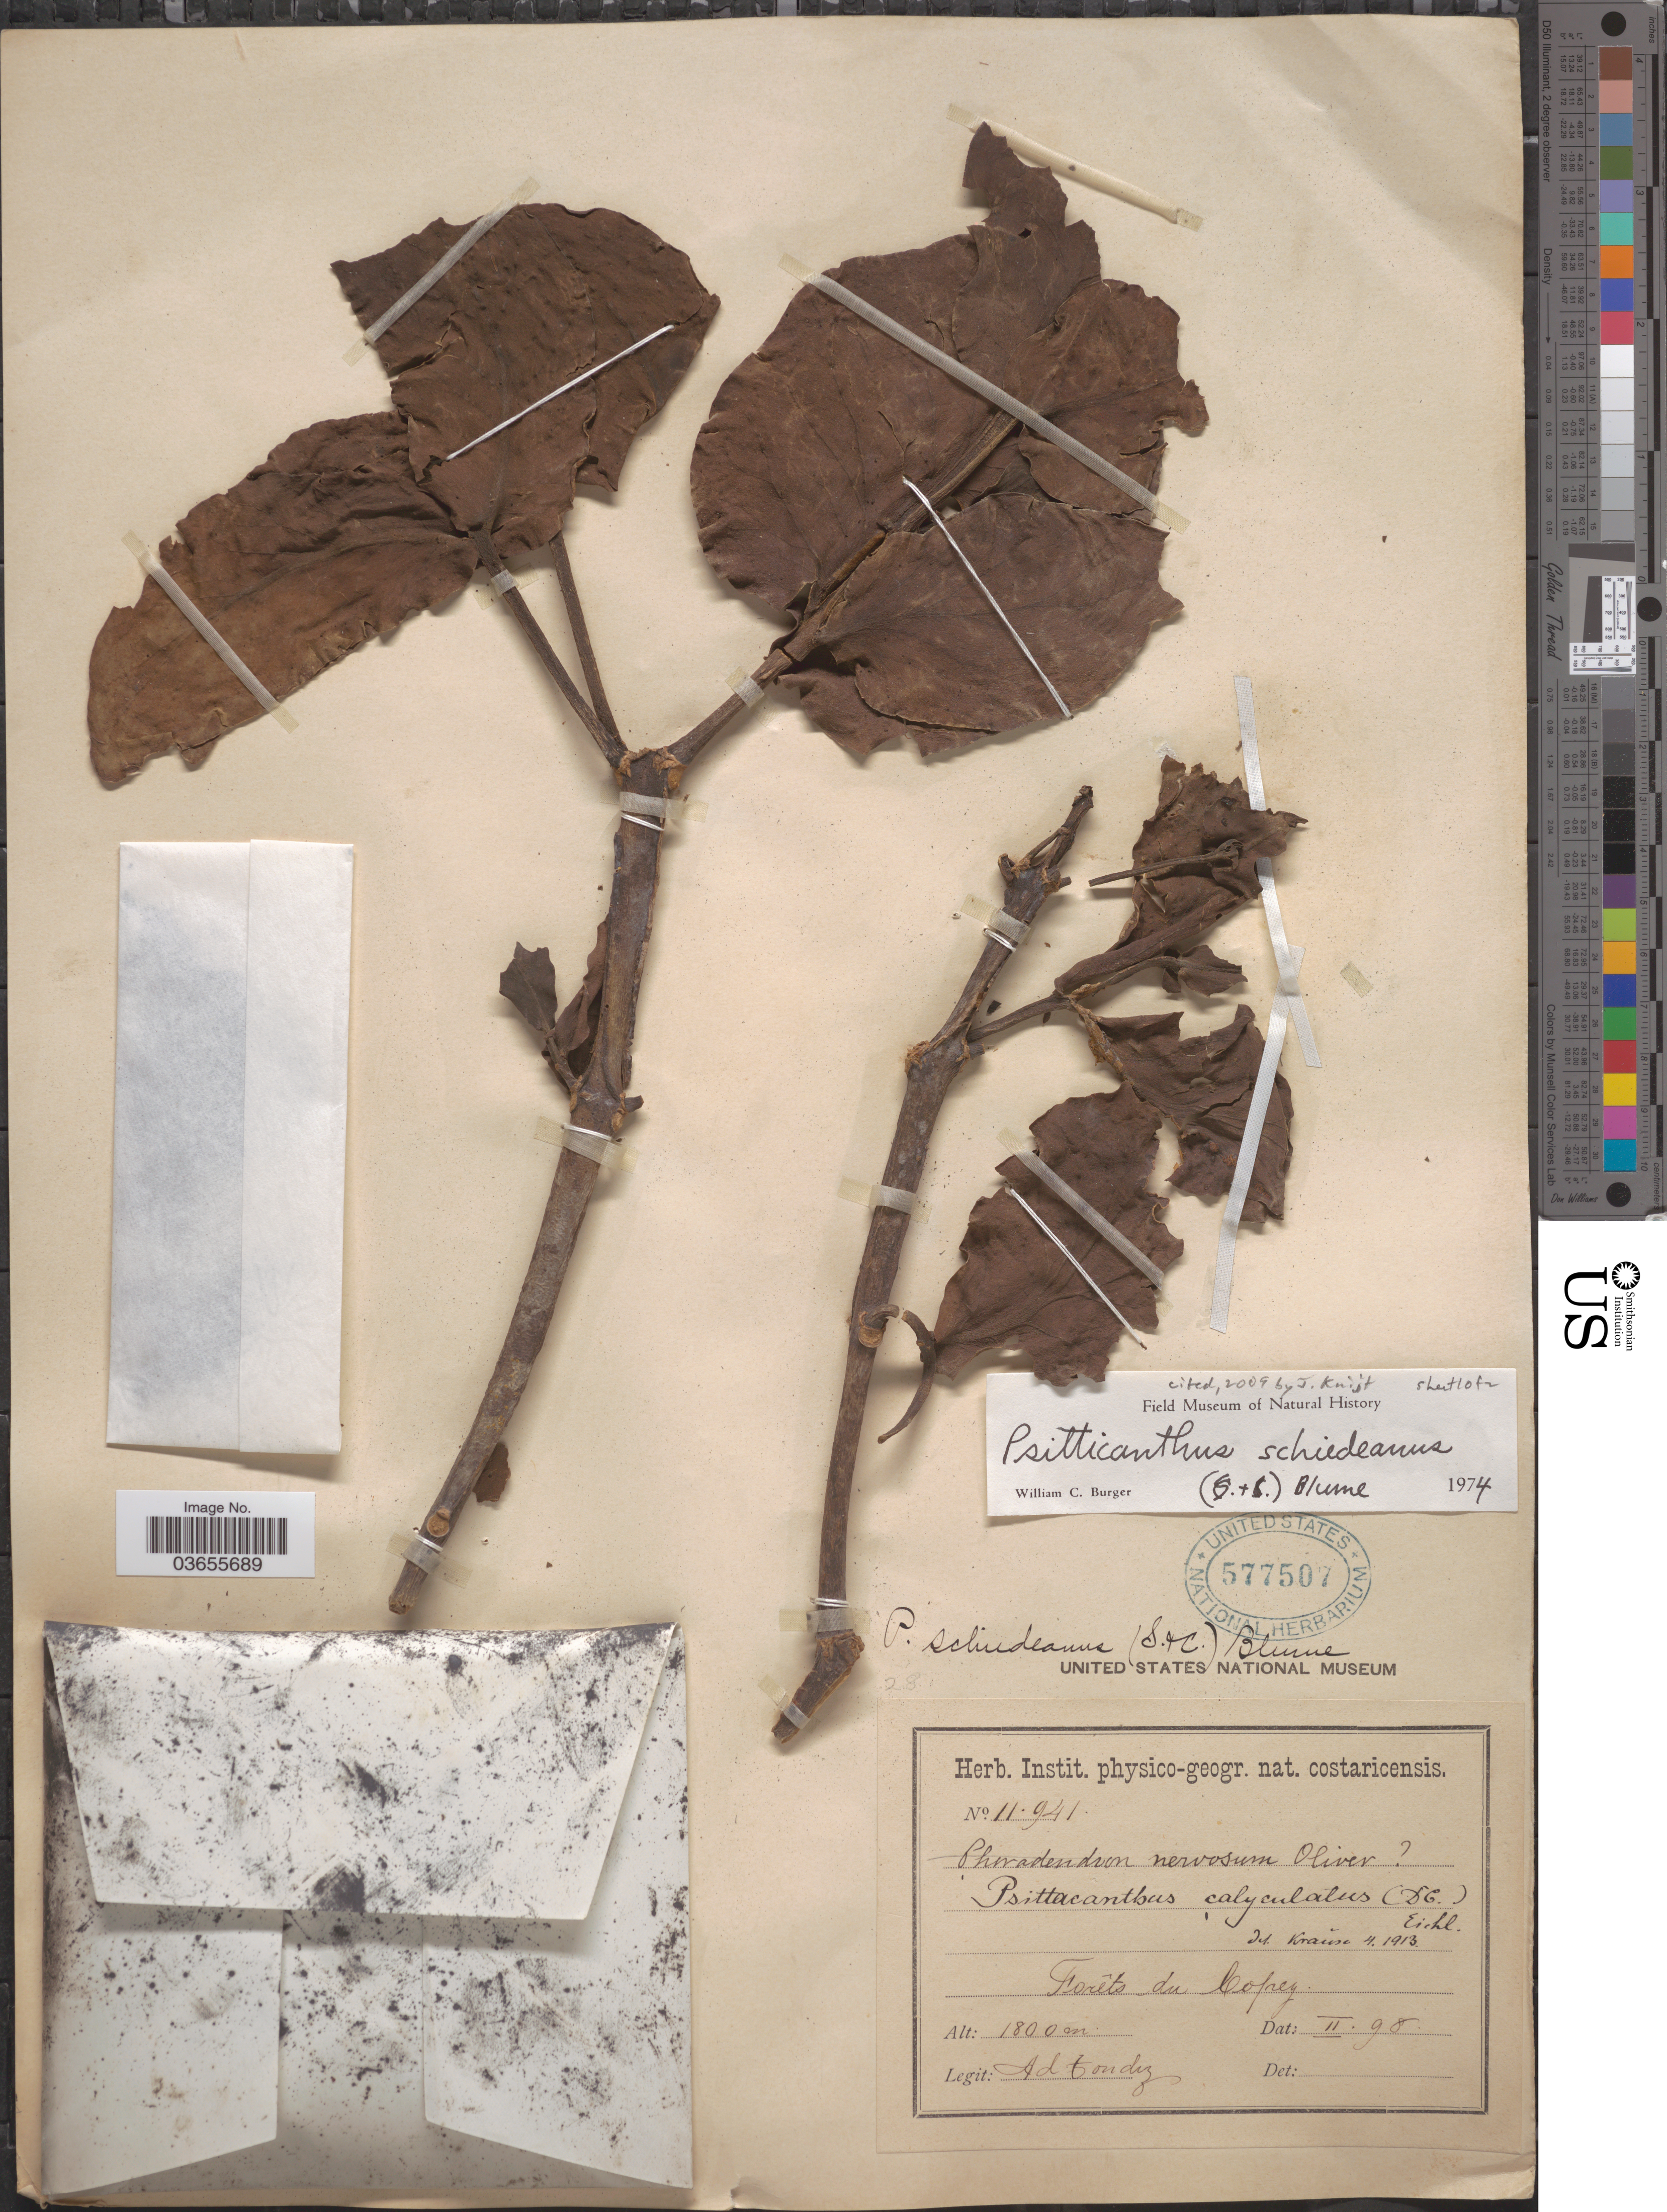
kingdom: Plantae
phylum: Tracheophyta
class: Magnoliopsida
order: Santalales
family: Loranthaceae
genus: Psittacanthus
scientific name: Psittacanthus schiedeanus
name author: (Schltdl. & Cham.) Blume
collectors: A. Tonduz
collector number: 11941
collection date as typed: Transcribed d/m/y: /2/98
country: Costa Rica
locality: Forêts du Copey.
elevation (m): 1800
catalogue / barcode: US 577507